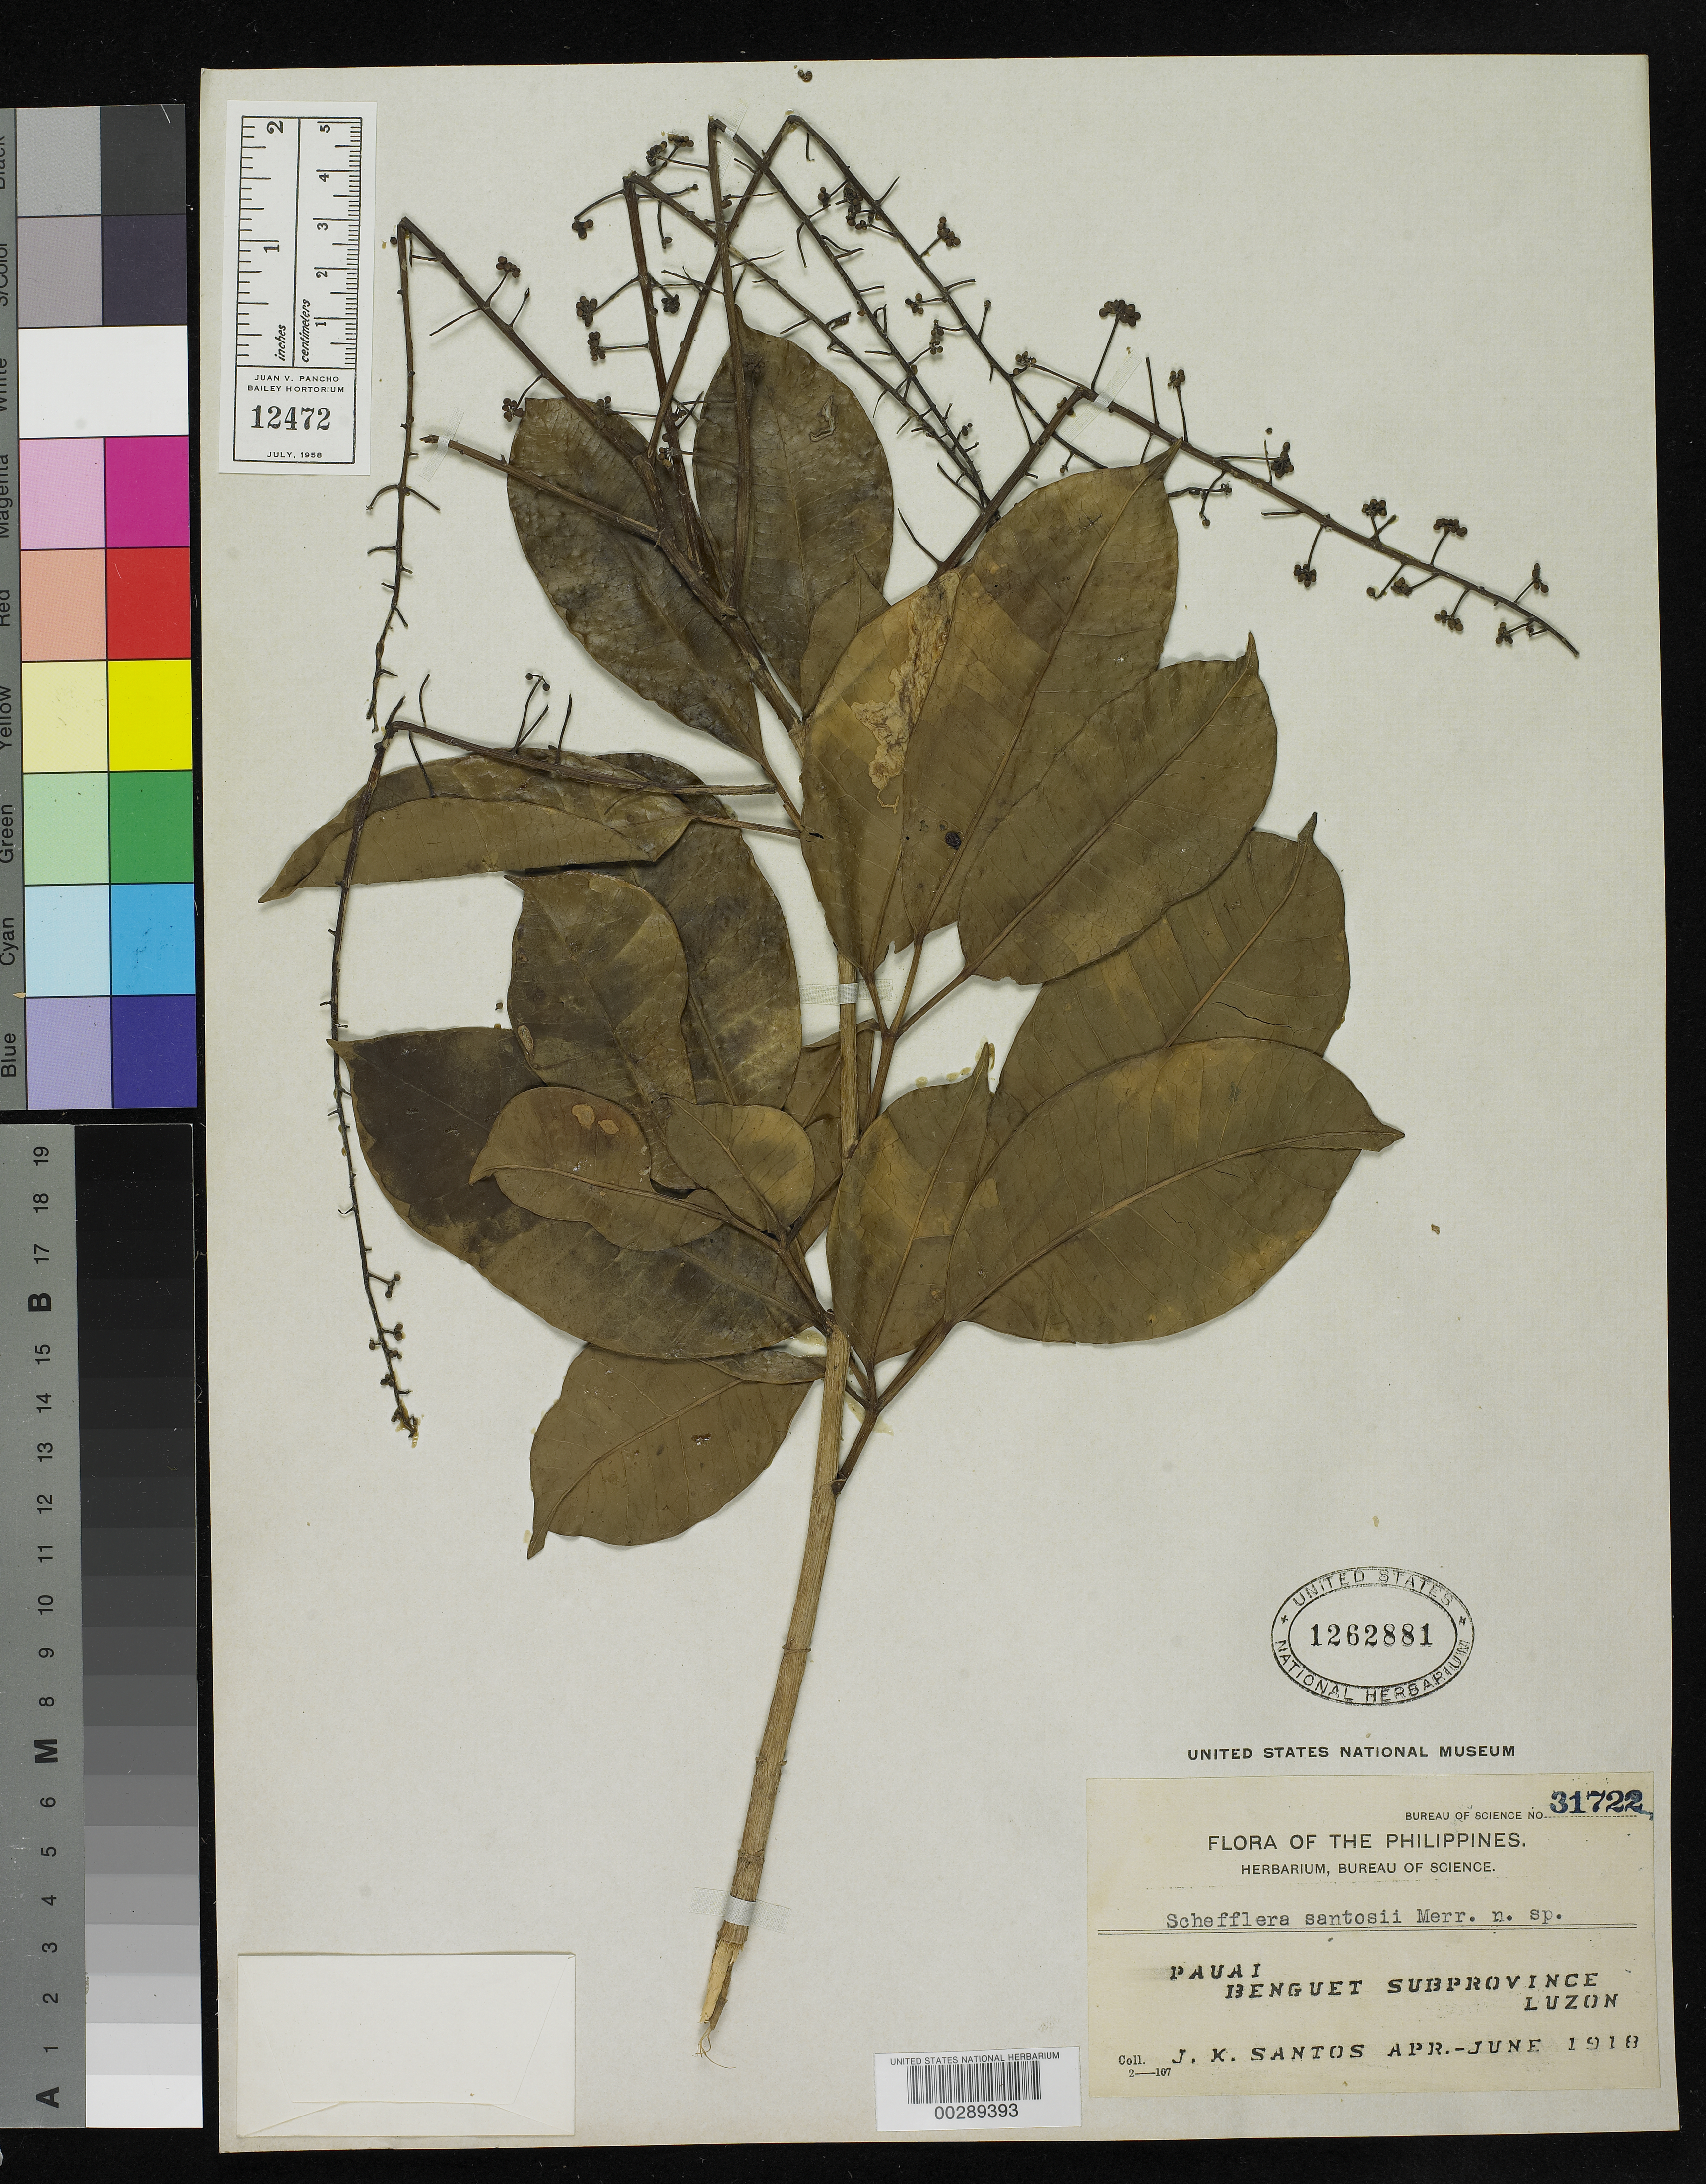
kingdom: Plantae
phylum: Tracheophyta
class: Magnoliopsida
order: Apiales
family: Araliaceae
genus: Schefflera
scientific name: Schefflera santosii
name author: Merr.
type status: Isotype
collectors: J. K. Santos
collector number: Bur. Sci. 31722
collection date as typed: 01 Jun 1918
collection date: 1918-06-01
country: Philippines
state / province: Cordillera (Administrative Region)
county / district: Benguet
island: Luzon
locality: Pauai.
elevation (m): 2000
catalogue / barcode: US 1262881